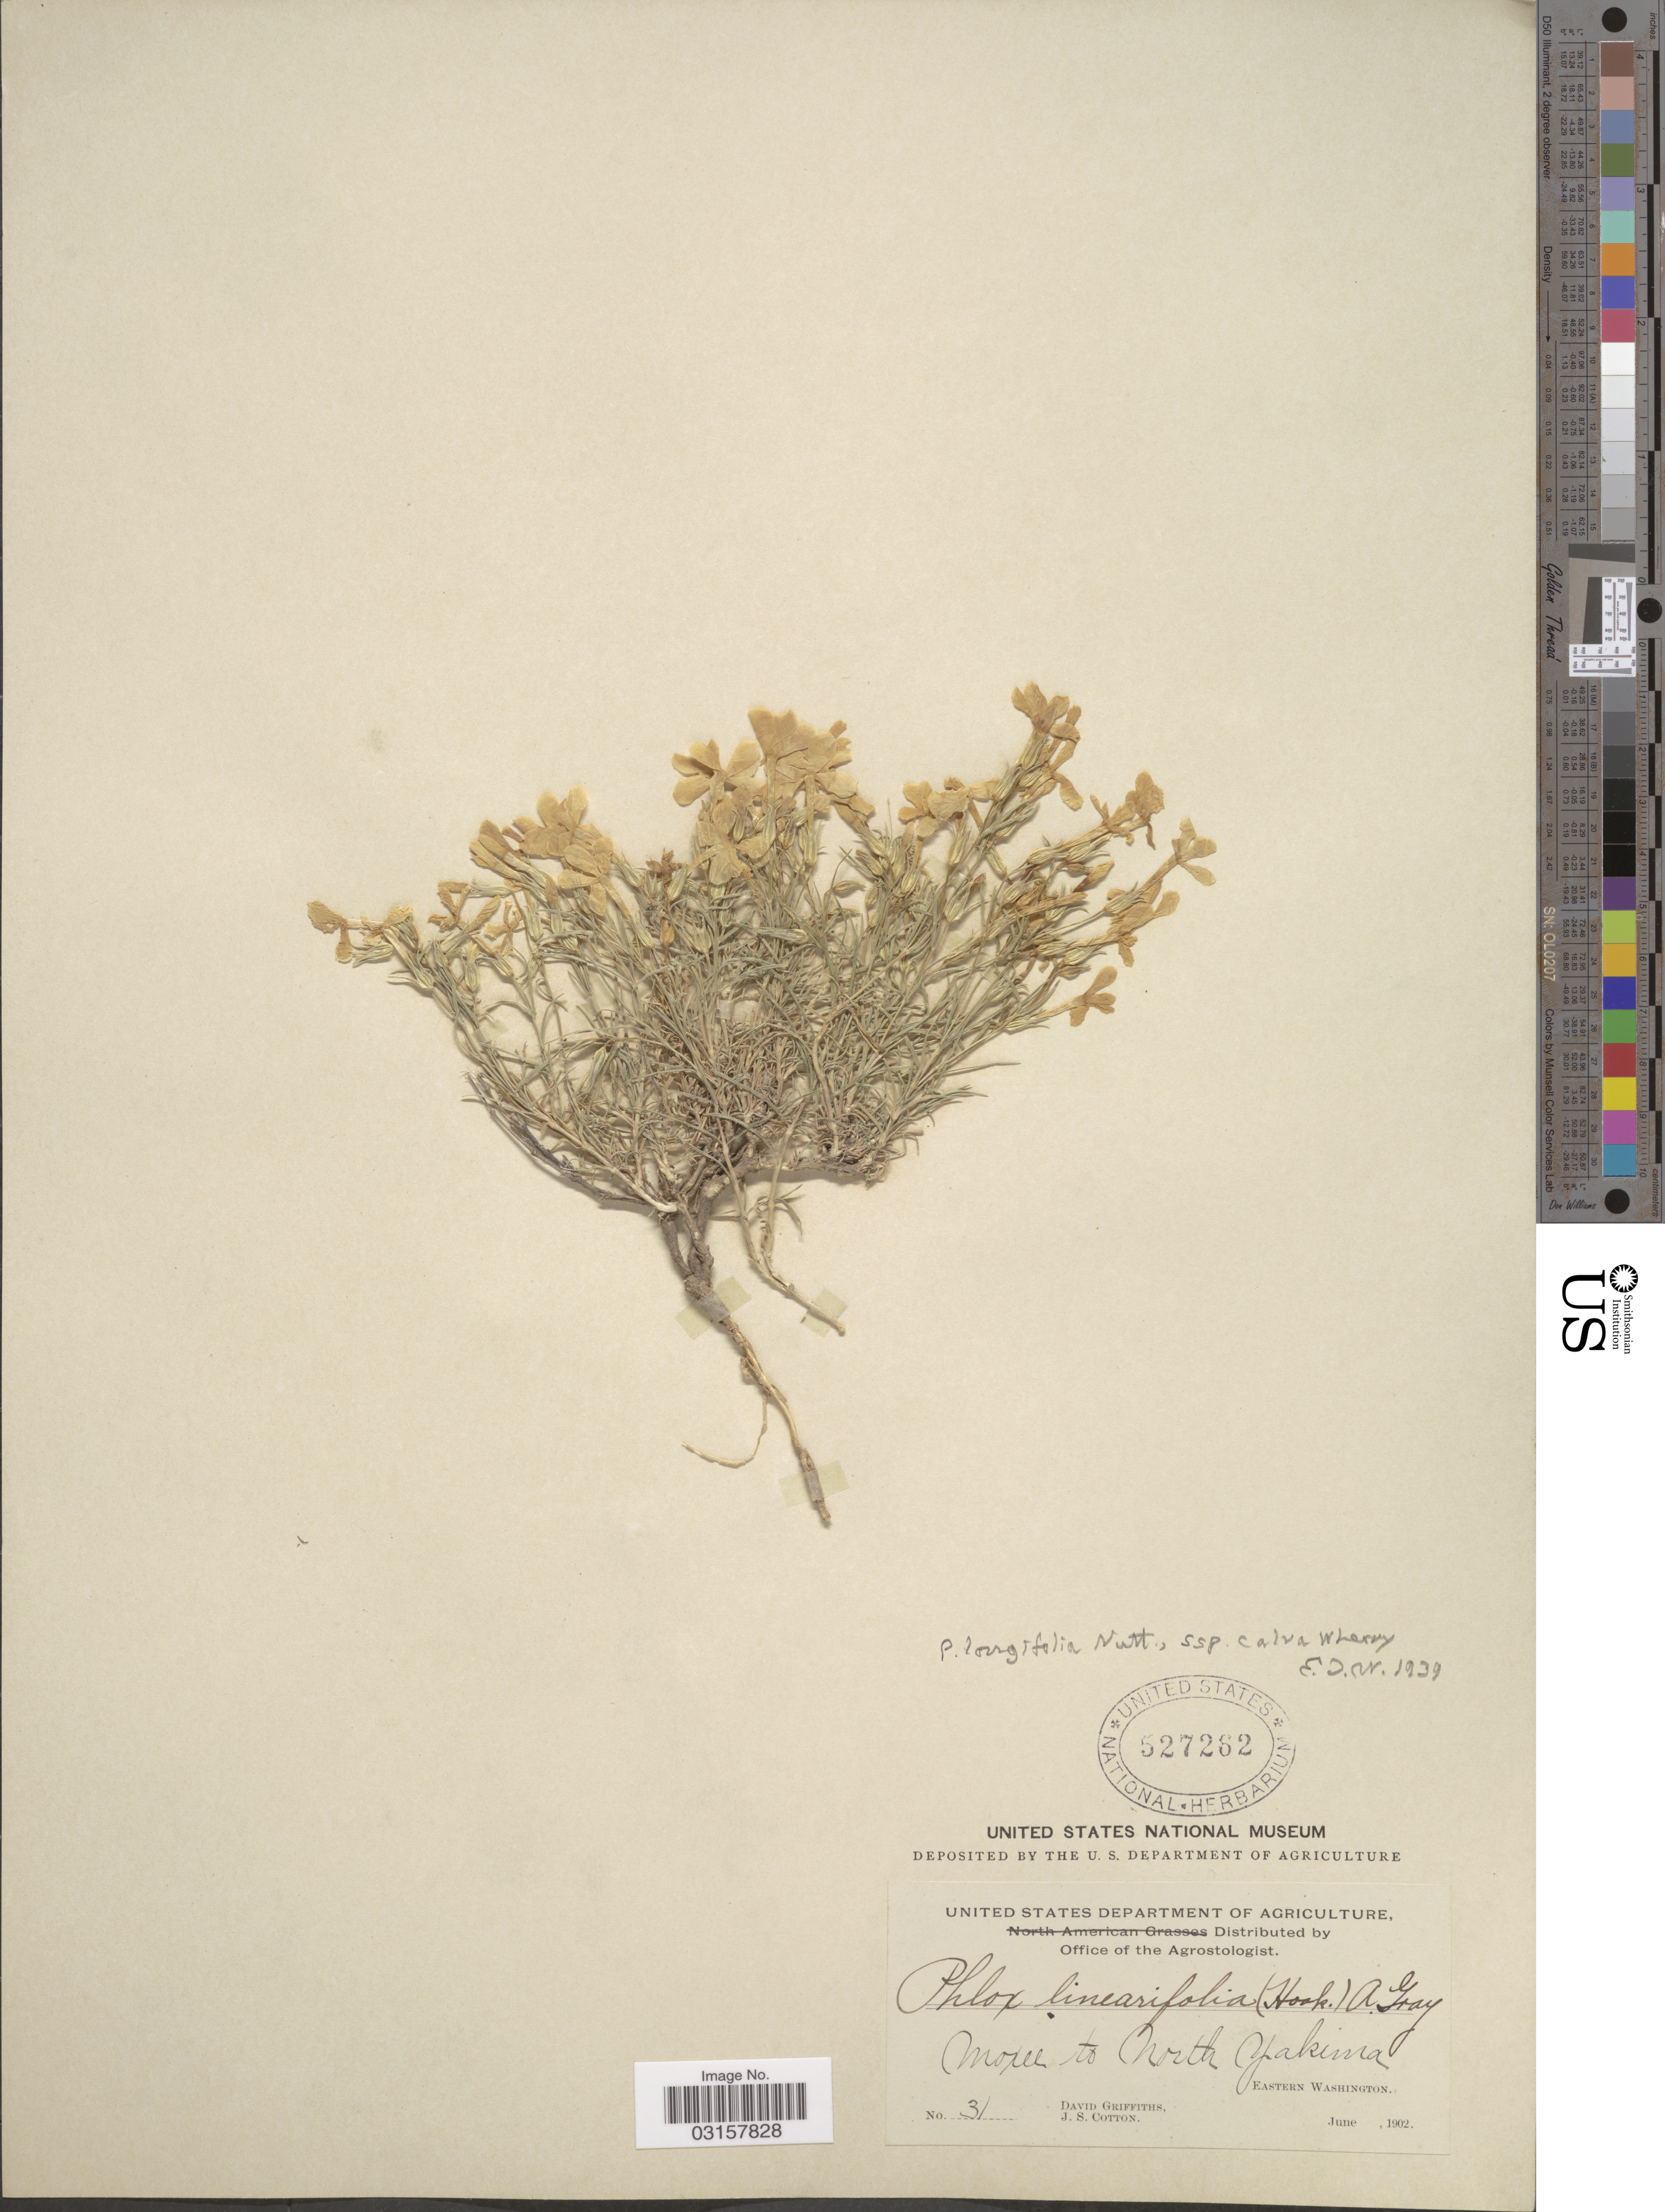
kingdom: Plantae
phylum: Tracheophyta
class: Magnoliopsida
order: Ericales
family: Polemoniaceae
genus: Phlox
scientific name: Phlox longifolia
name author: Nutt.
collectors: D. Griffiths & J. S. Cotton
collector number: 31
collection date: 1902-06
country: United States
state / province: Washington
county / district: Yakima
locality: Moxee to North Yakima. Eastern Washington.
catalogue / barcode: US 527262